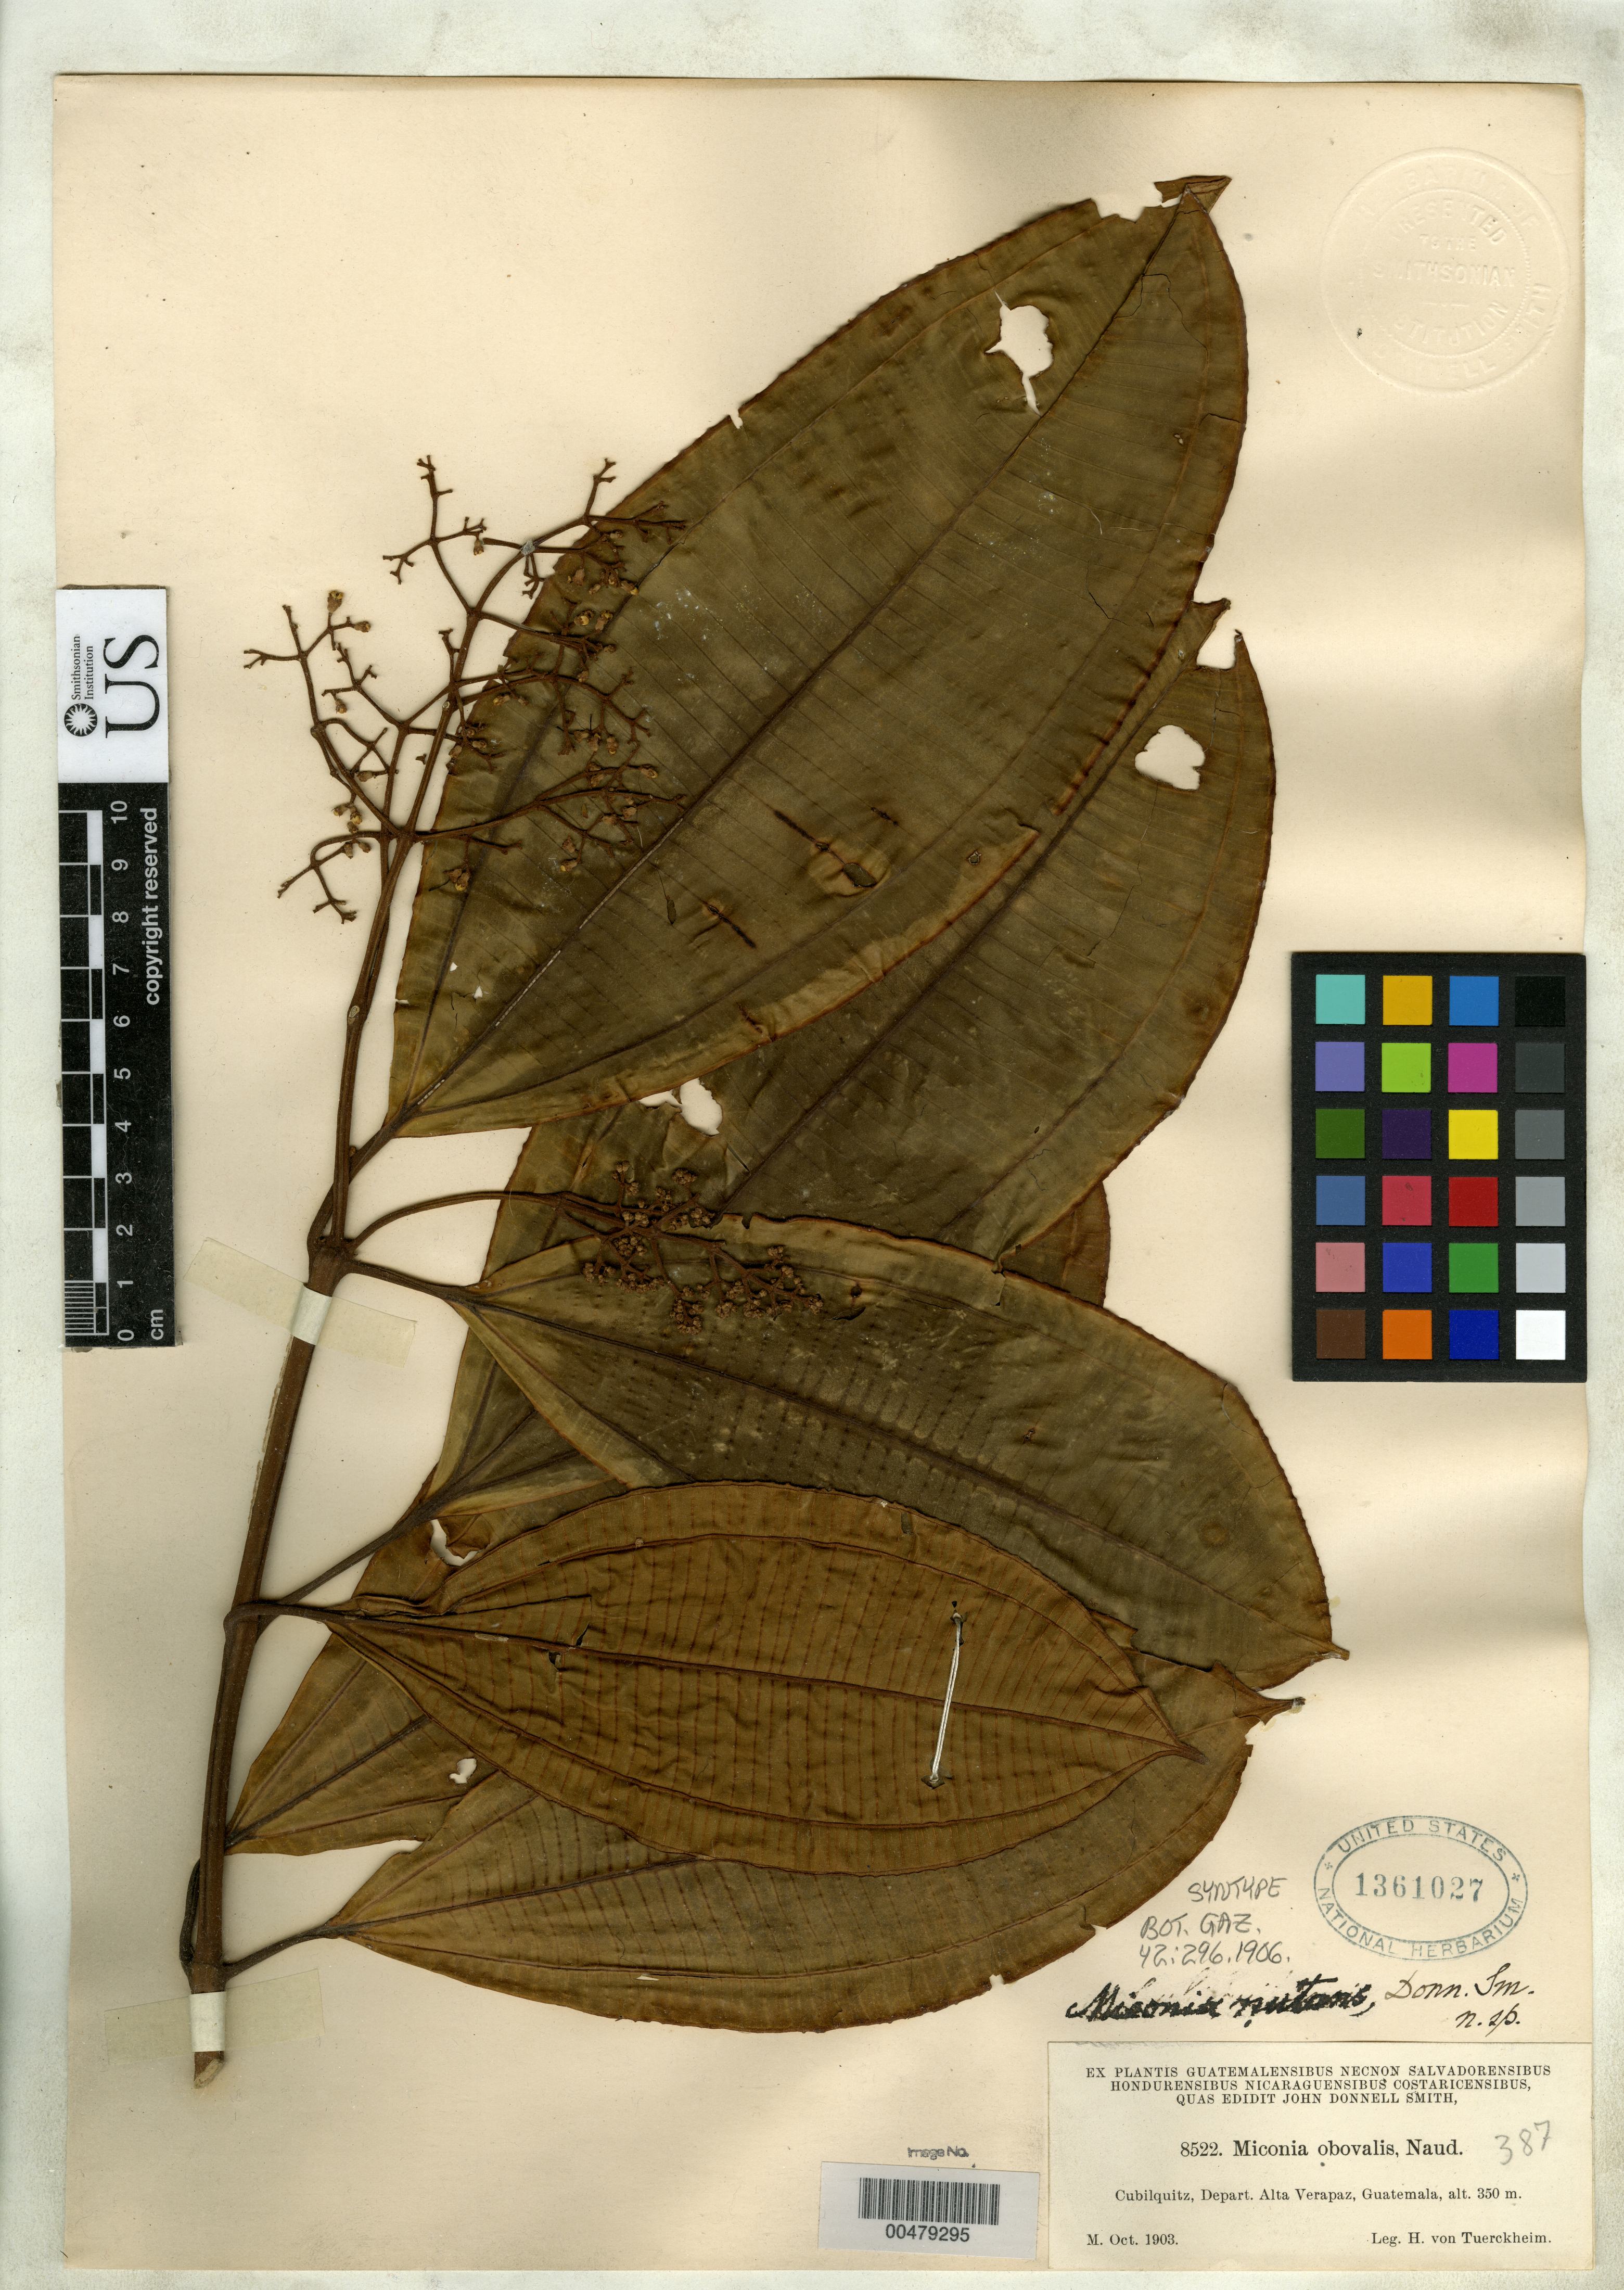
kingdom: Plantae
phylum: Tracheophyta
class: Magnoliopsida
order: Myrtales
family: Melastomataceae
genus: Miconia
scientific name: Miconia nutans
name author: Donn. Sm.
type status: Syntype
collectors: H. von Türckheim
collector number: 8522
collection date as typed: Oct 1903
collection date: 1903-10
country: Guatemala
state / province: Alta Verapaz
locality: Cubilquitz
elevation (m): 350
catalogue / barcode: US 1361027